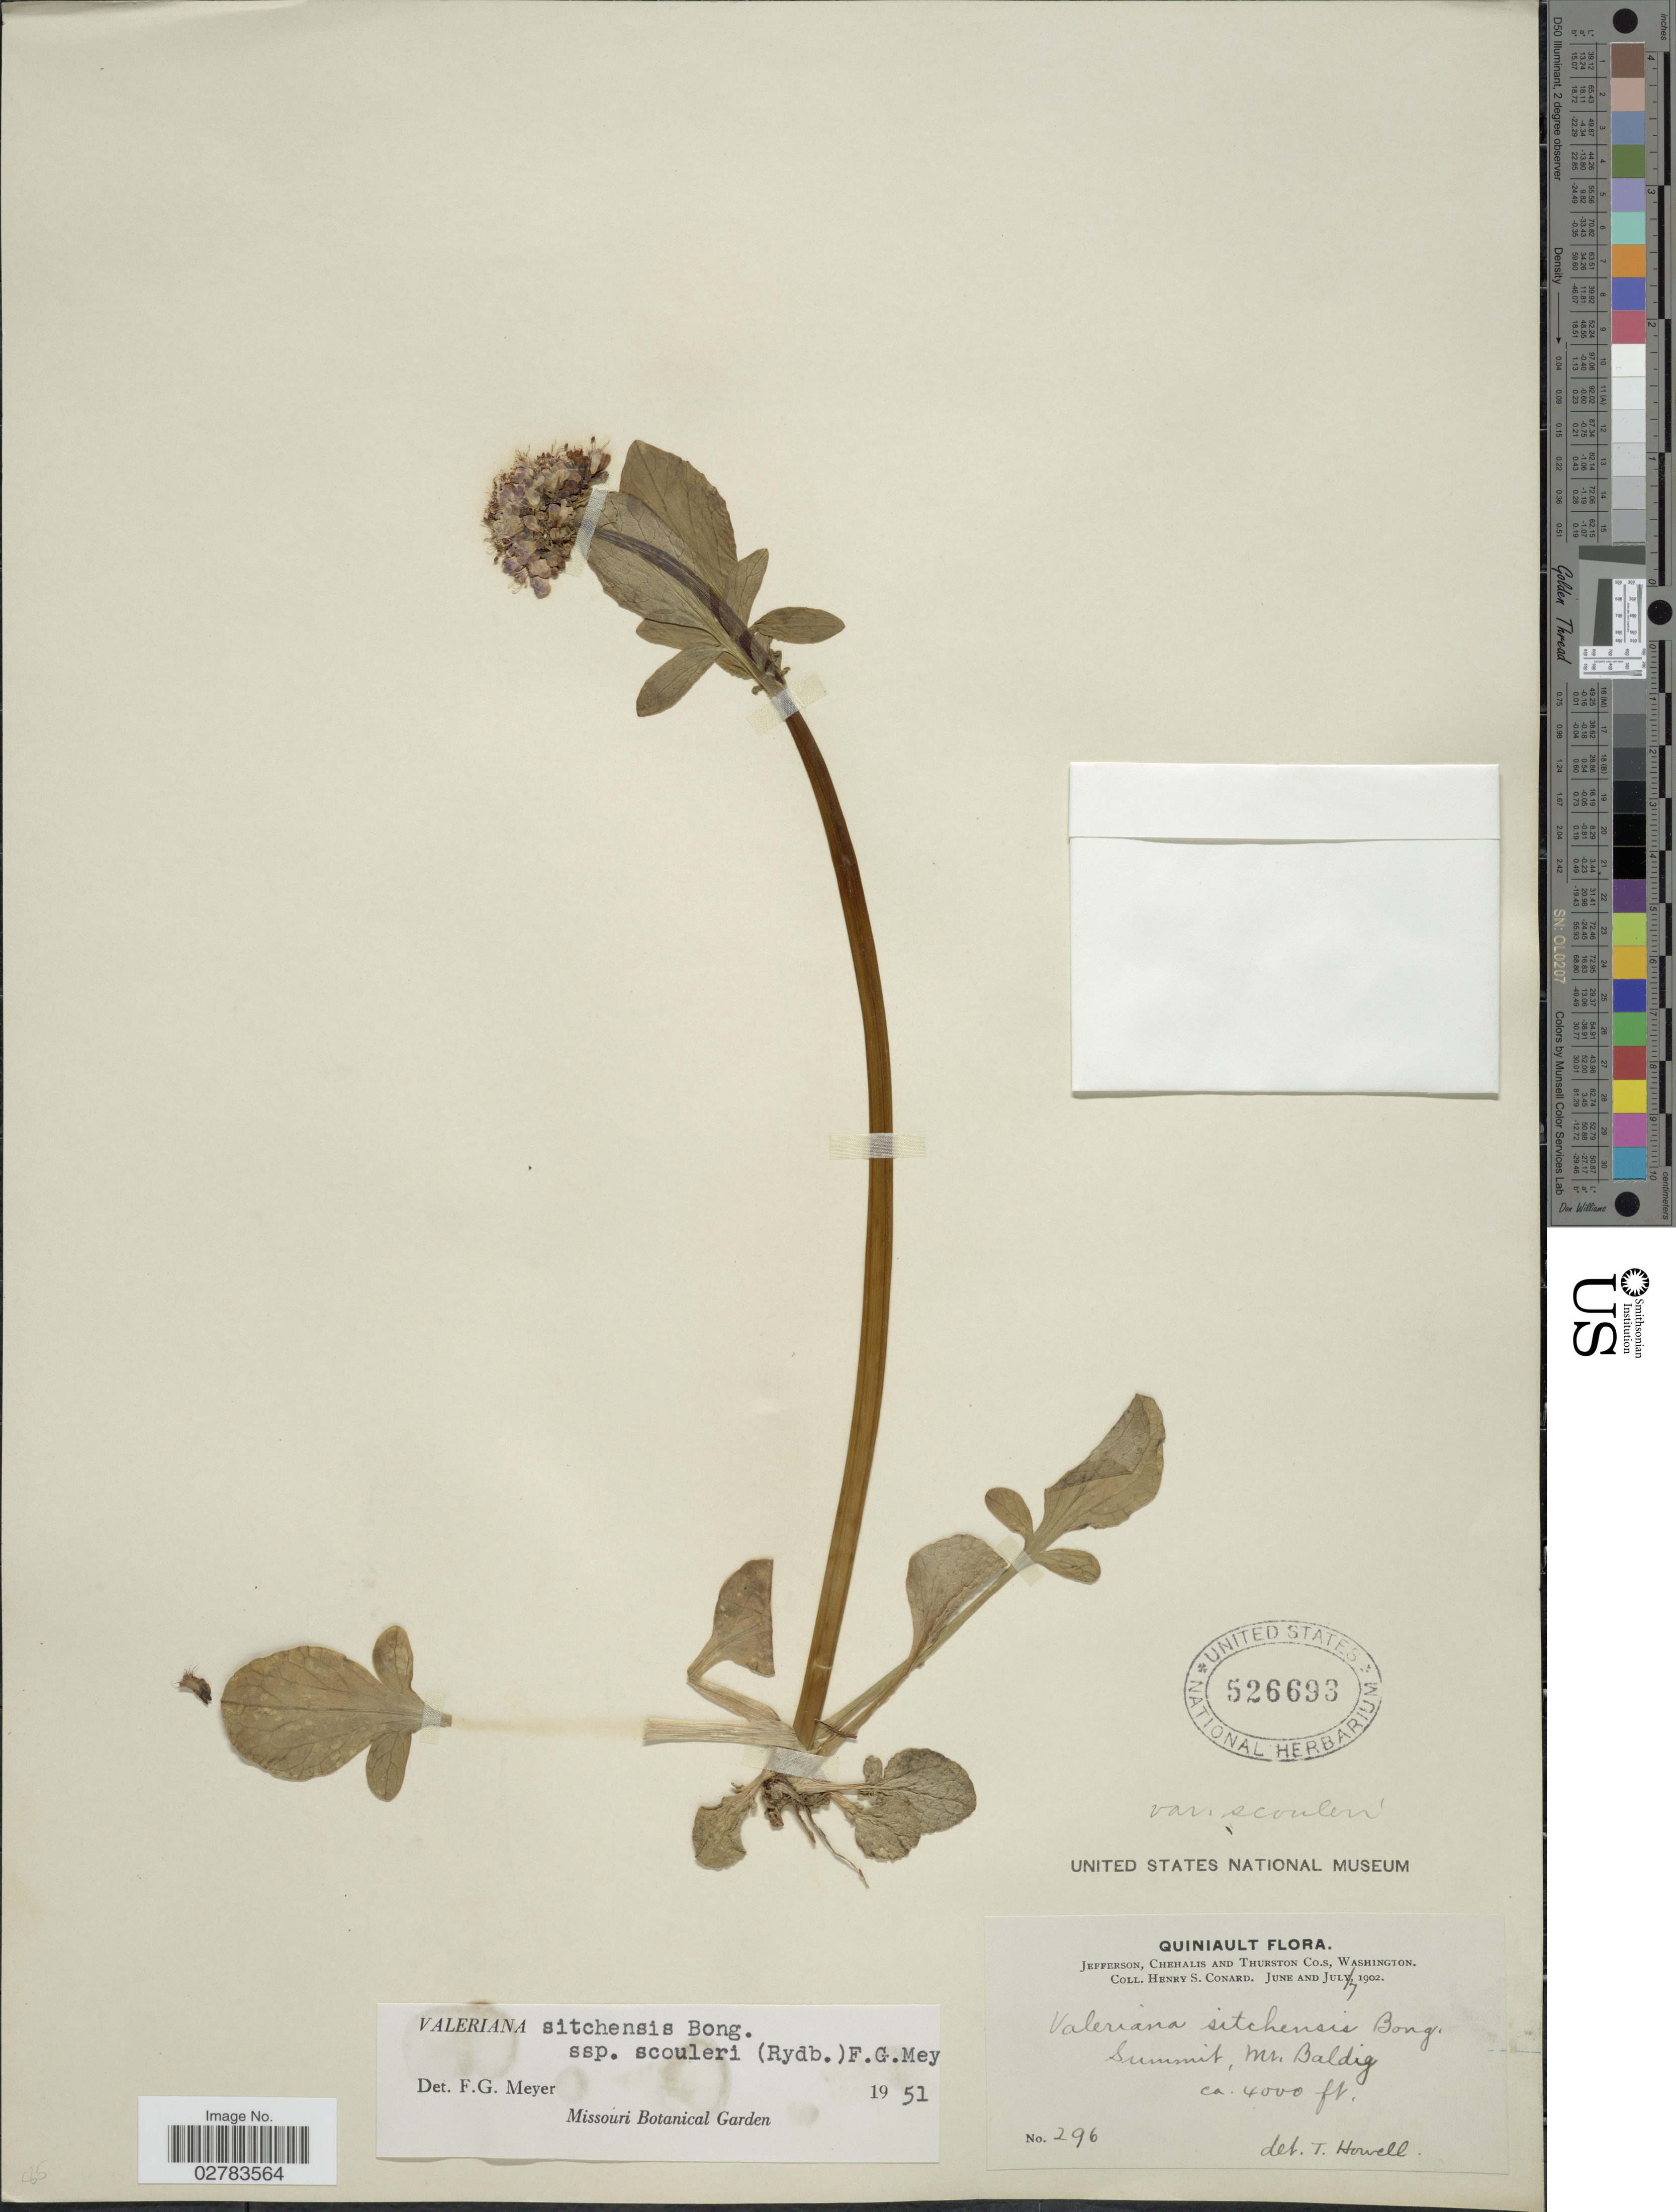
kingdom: Plantae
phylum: Tracheophyta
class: Magnoliopsida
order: Dipsacales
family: Caprifoliaceae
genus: Valeriana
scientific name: Valeriana sitchensis subsp. scouleri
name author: (Rydb.) F.G. Mey.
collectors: H. S. Conard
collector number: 296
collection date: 1902-07-07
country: United States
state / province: Washington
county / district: Thurston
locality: Quiniault, Jefferson, Chehalis and Thurston Co.s. Washington, Summit, Mt. Baldig.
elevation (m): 1219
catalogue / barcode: US 526693